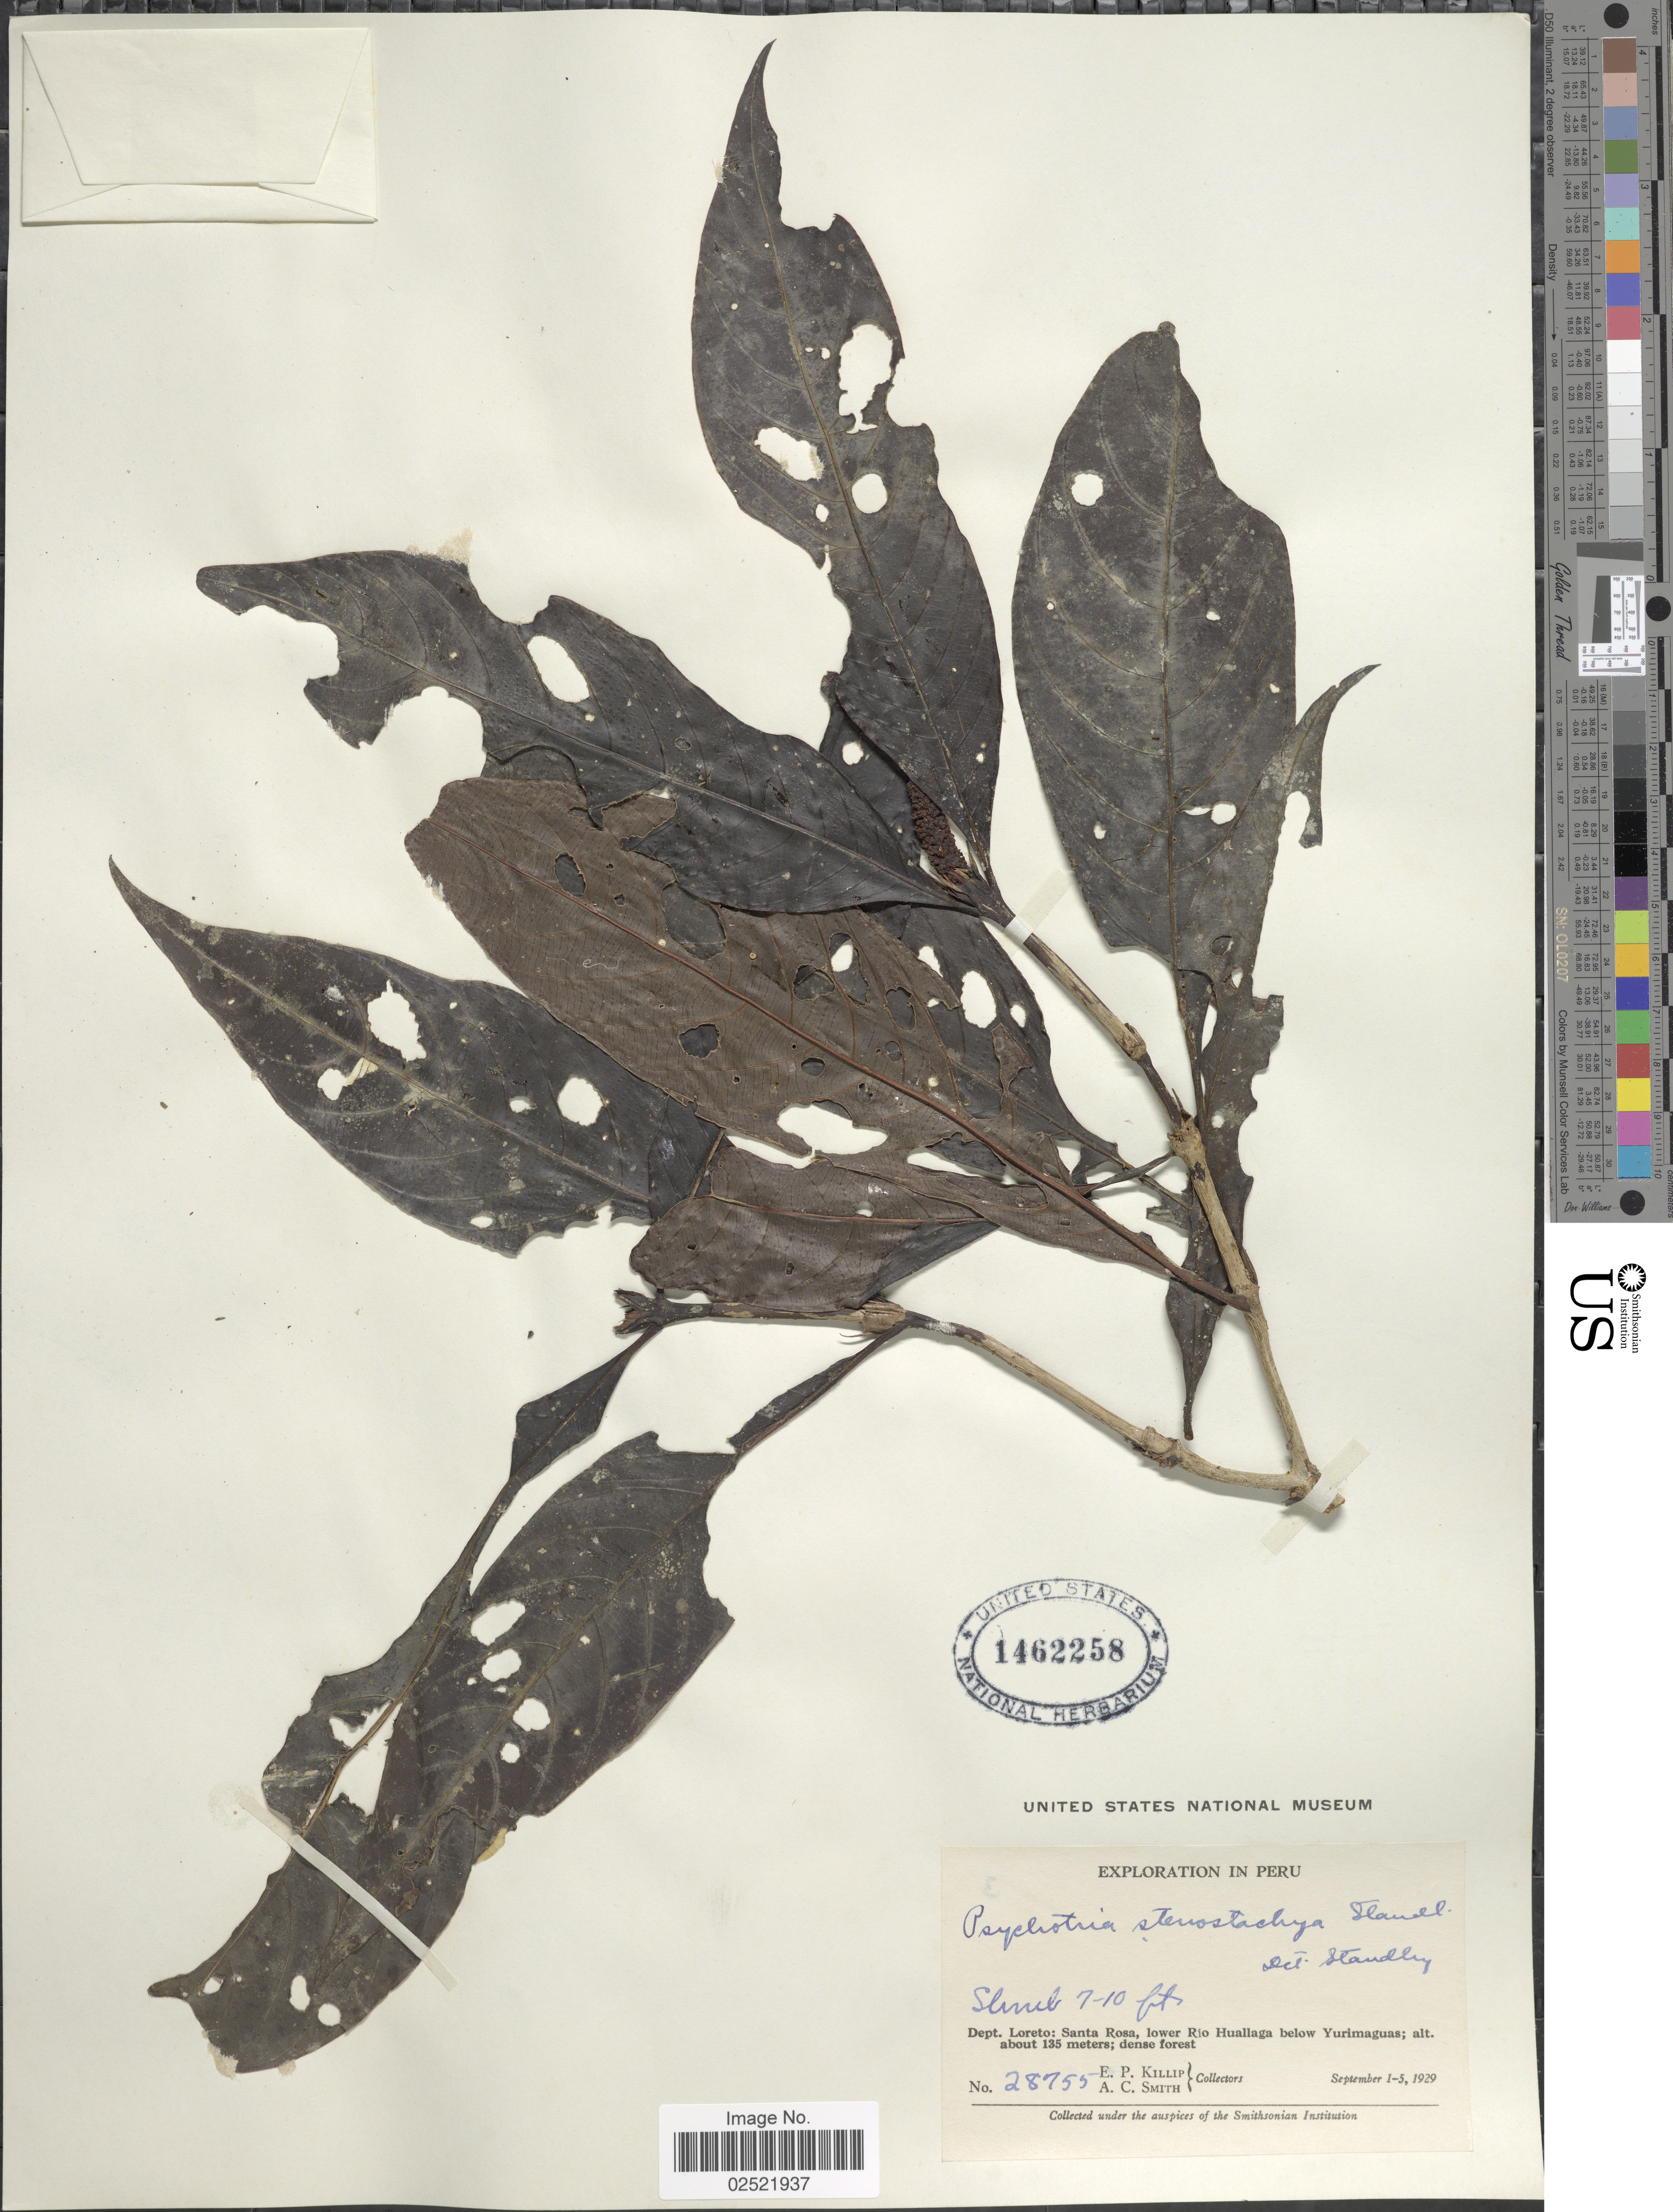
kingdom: Plantae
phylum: Tracheophyta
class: Magnoliopsida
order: Gentianales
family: Rubiaceae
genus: Psychotria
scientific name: Psychotria stenostachya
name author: Standl.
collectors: E. P. Killip & A. C. Smith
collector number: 28755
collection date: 1929-09-01/1929-09-05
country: Peru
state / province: Loreto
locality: Santa Rosa, lower Rio Huallaga below Yurimaguas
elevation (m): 135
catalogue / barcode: US 1462258